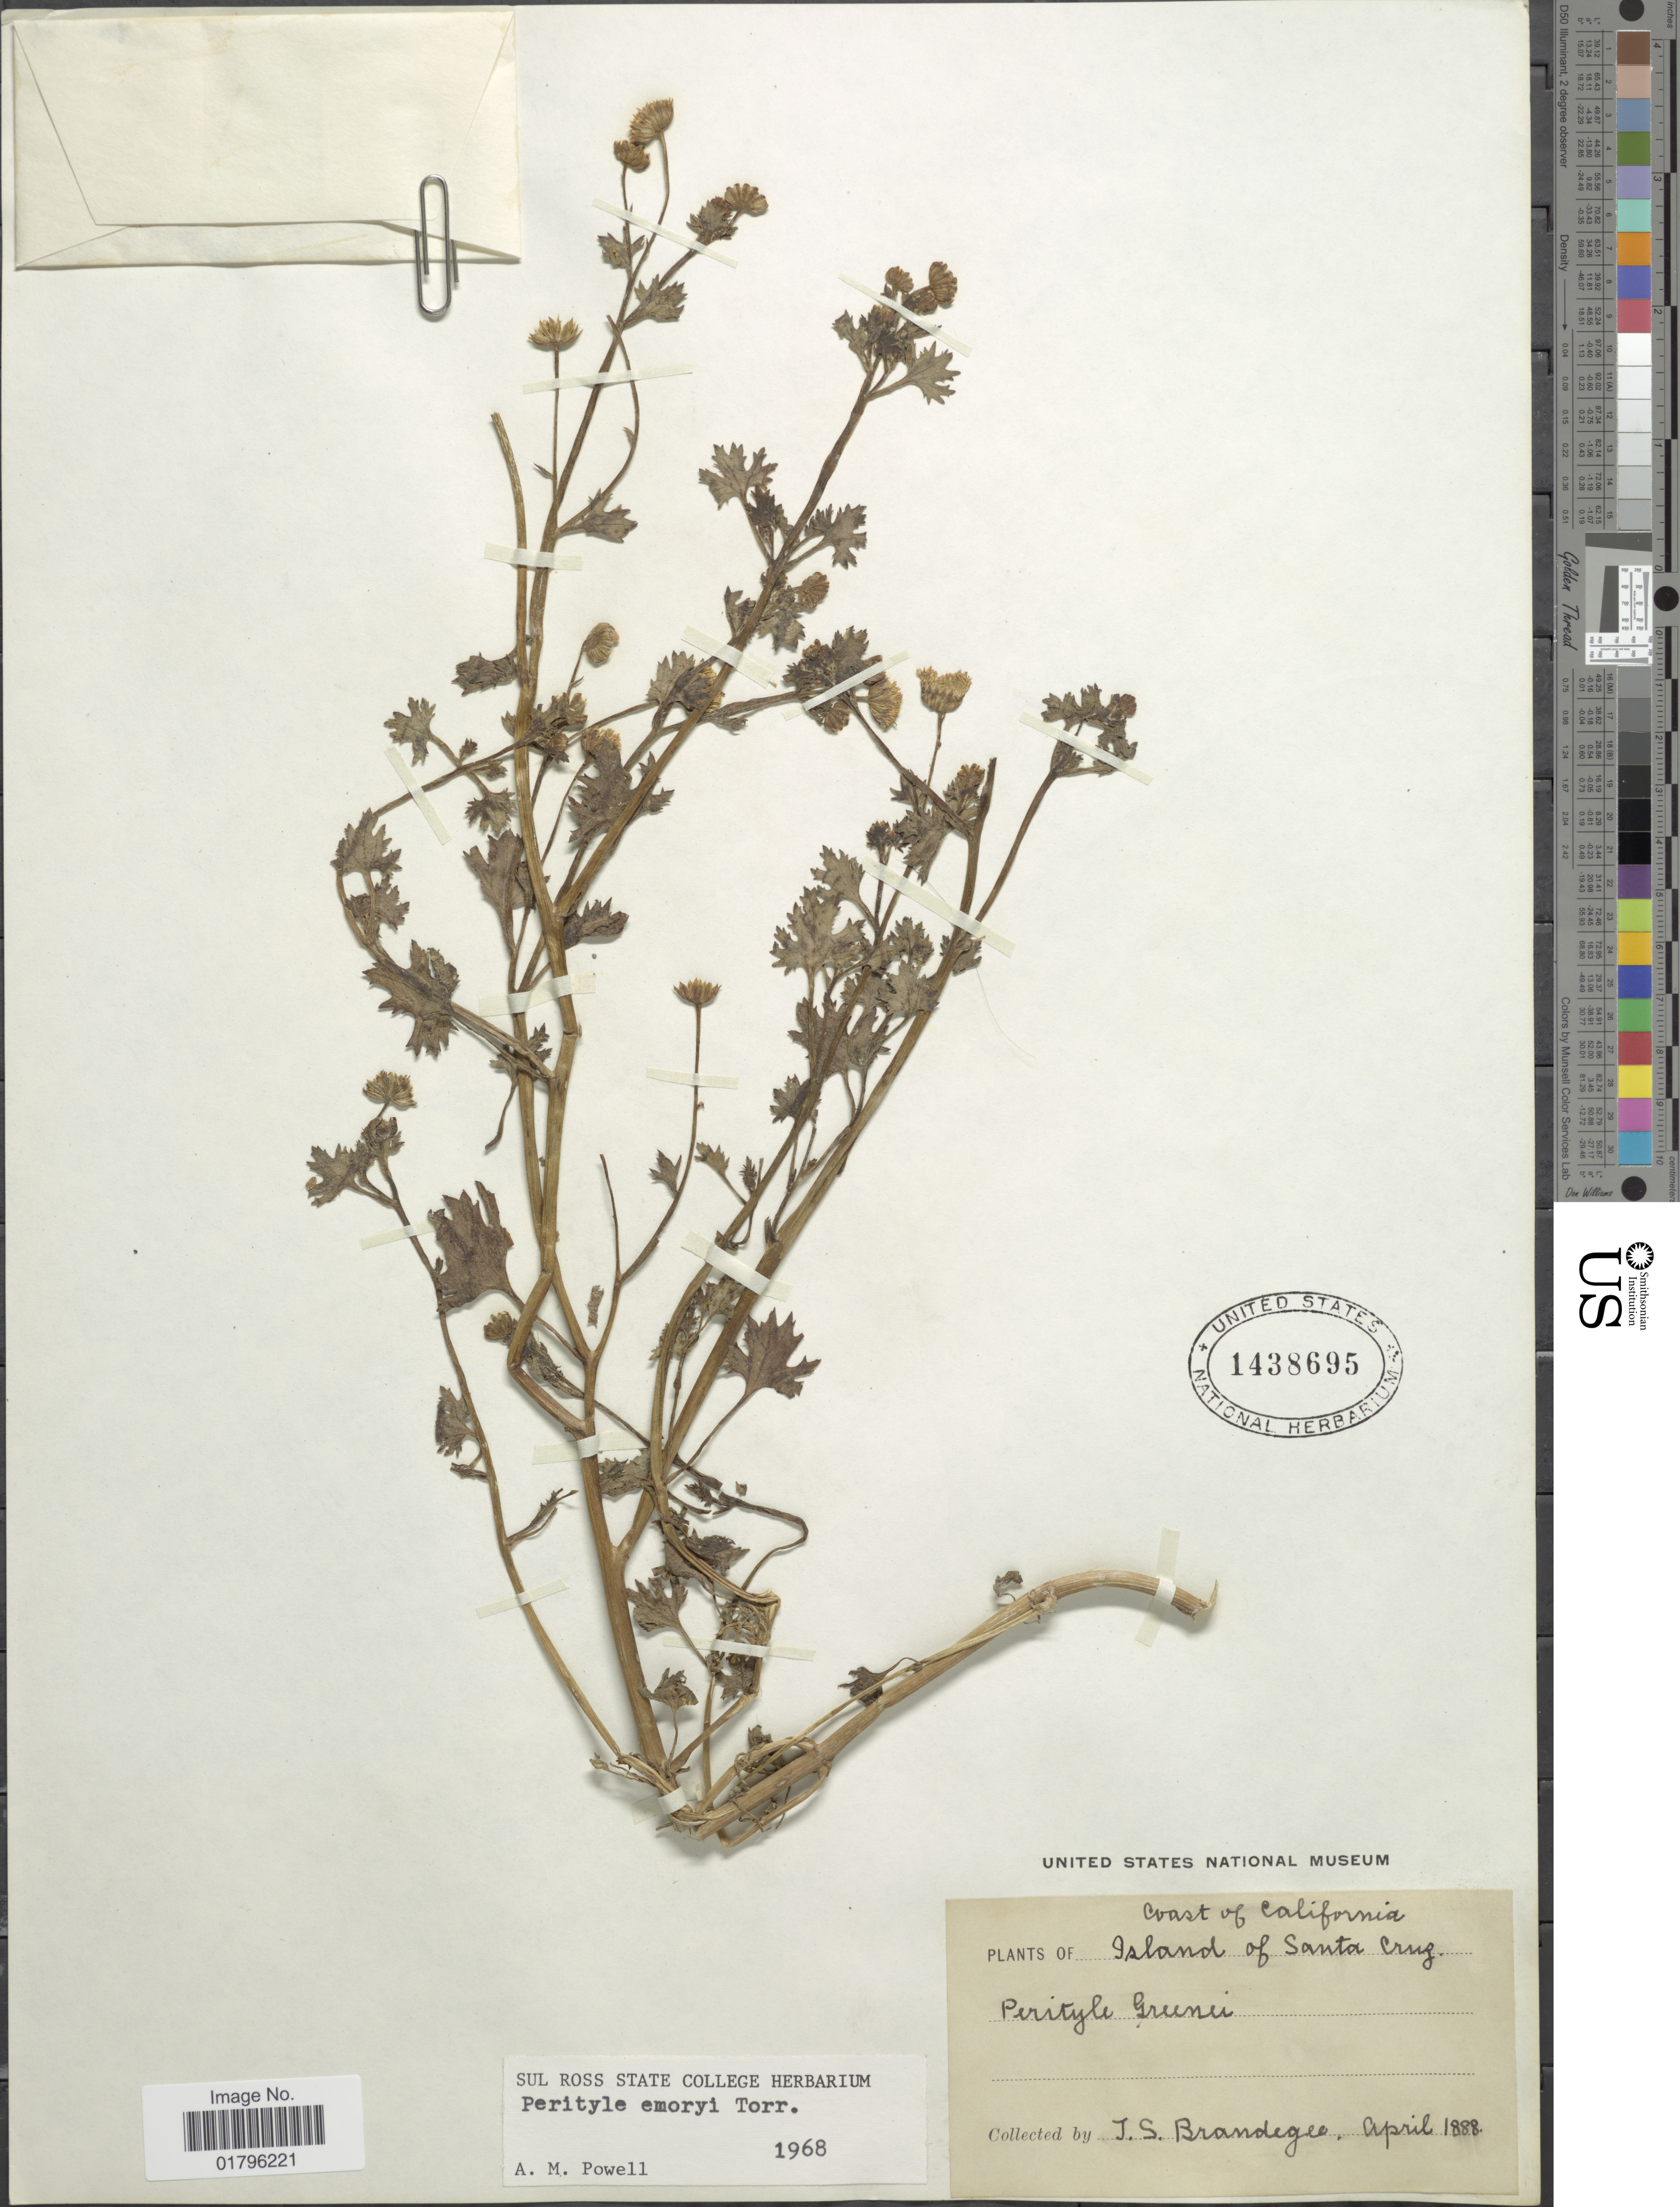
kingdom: Plantae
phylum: Tracheophyta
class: Magnoliopsida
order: Asterales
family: Asteraceae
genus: Perityle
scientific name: Perityle emoryi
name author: Torr.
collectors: T. S. Brandegee (herbarium)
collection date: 1888-04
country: United States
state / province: California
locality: Coast of California. Island of Santa Cruz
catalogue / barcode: US 1438695